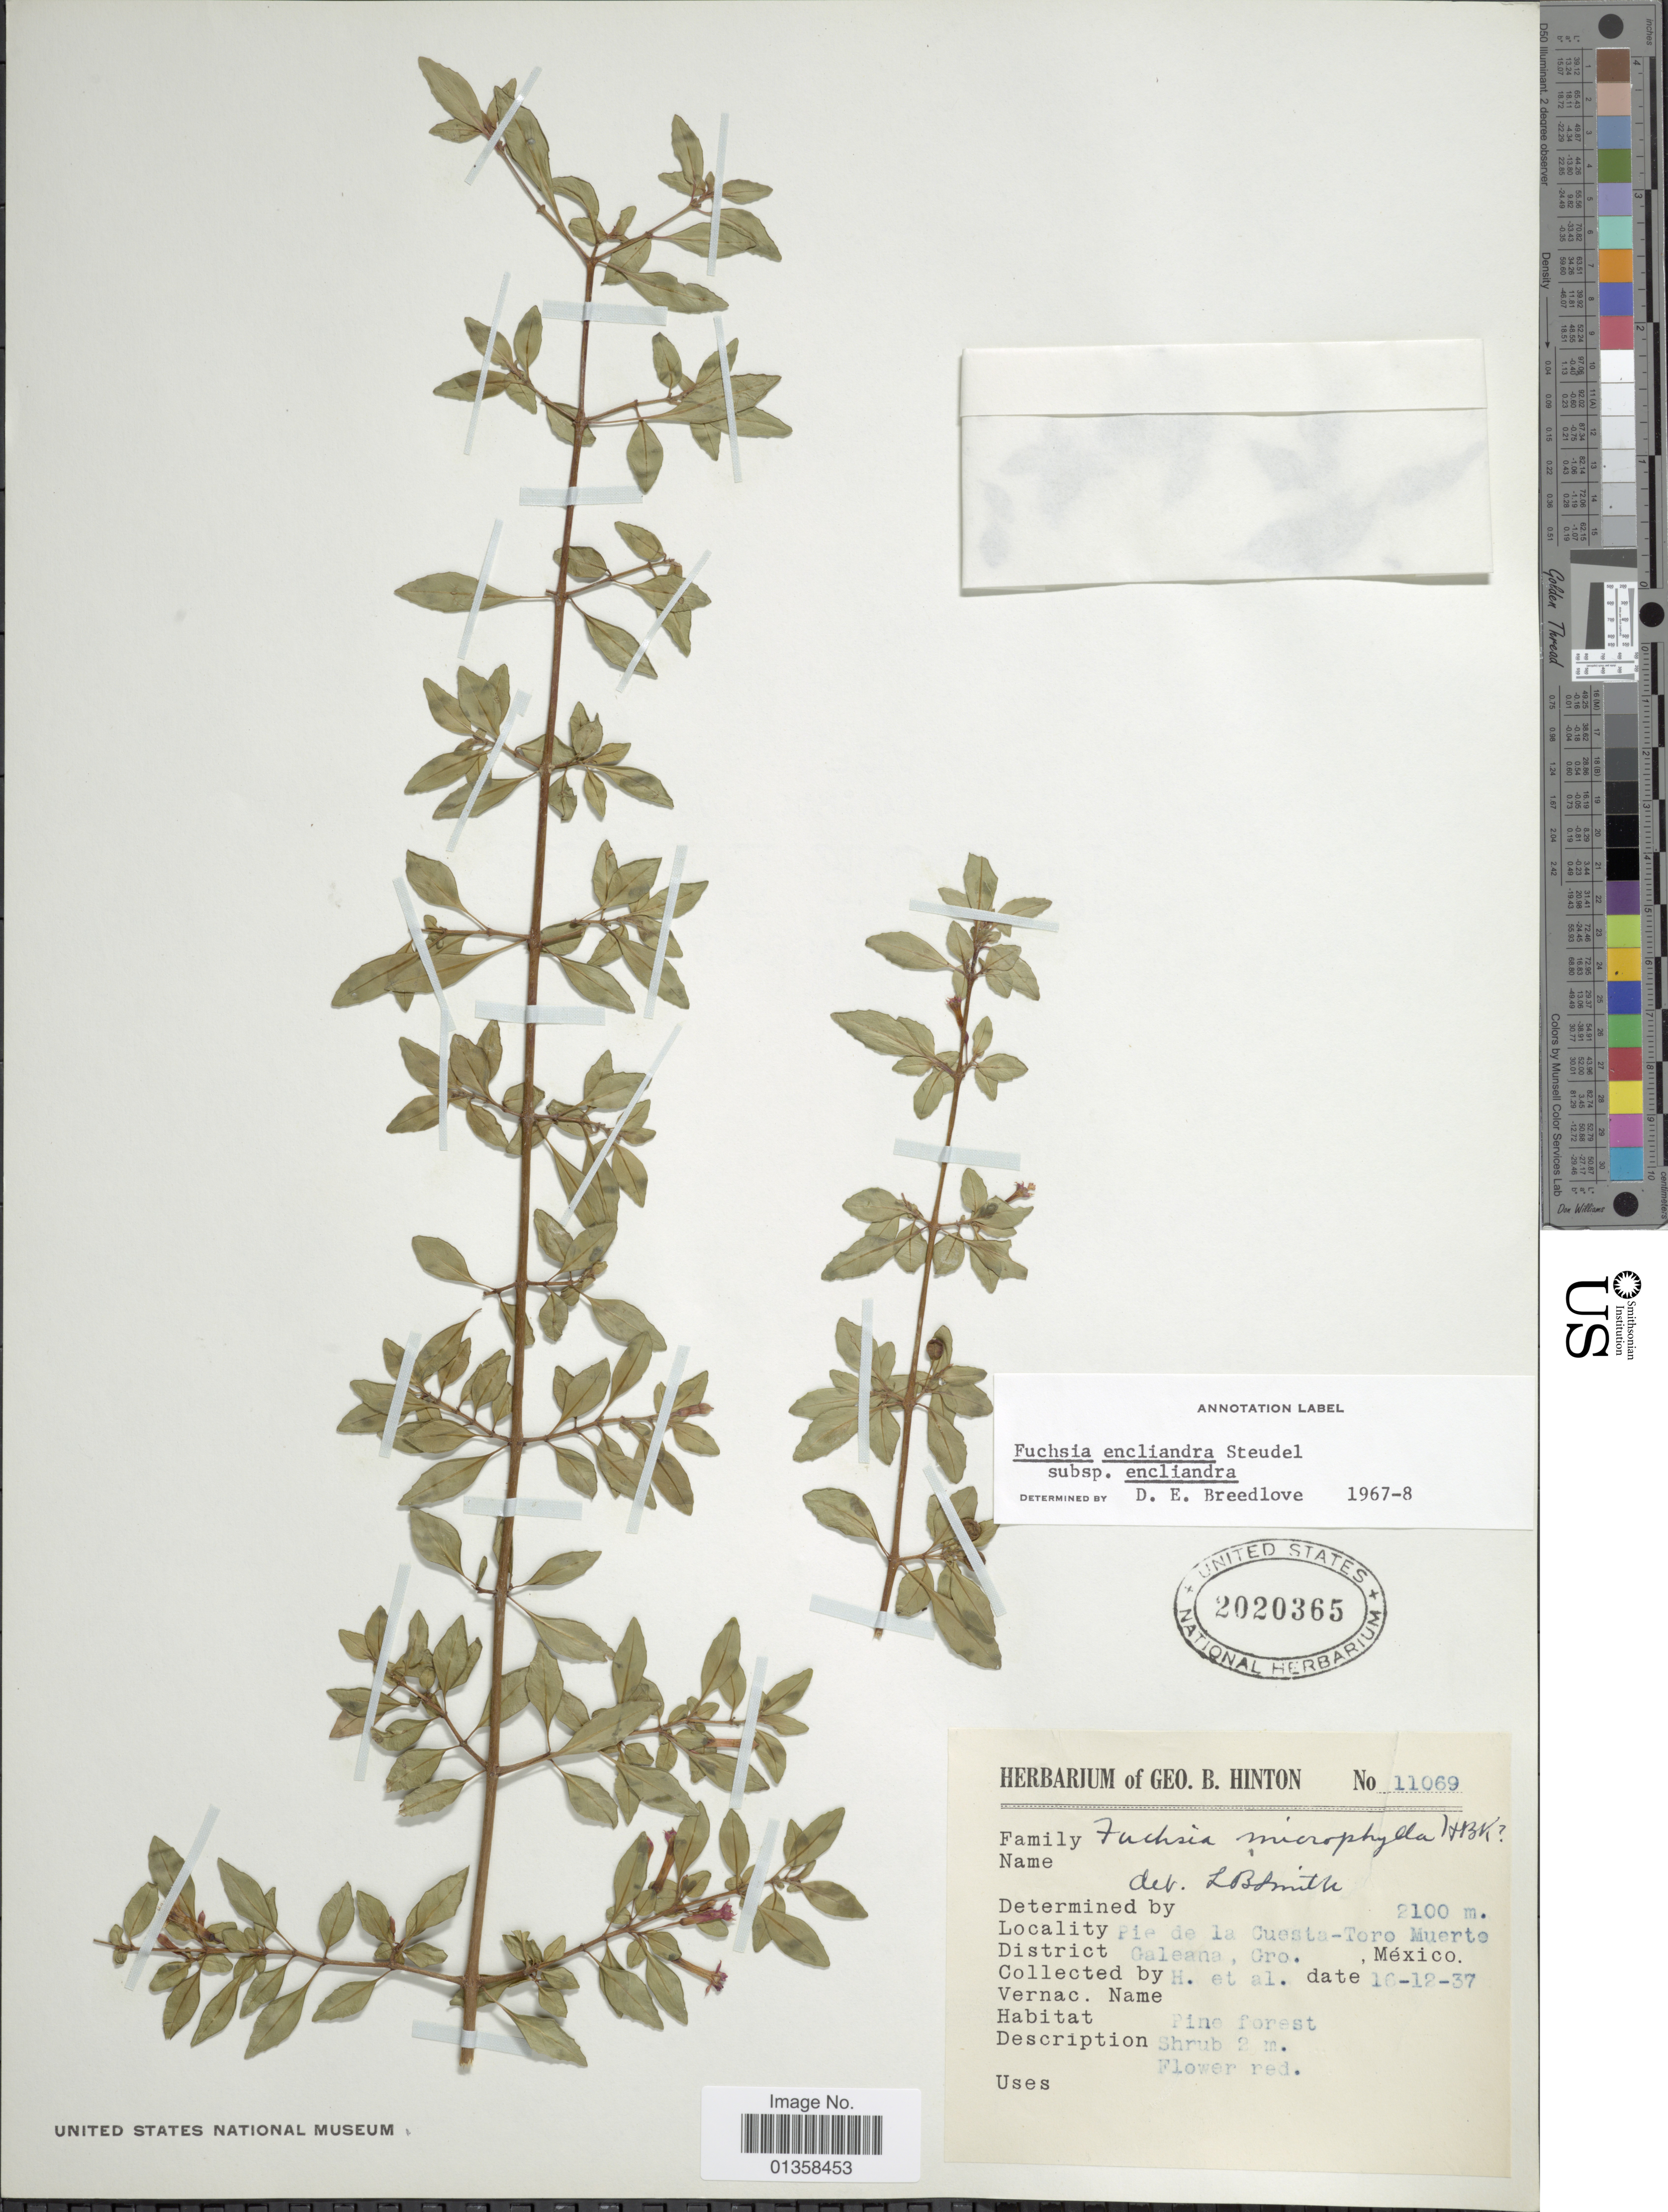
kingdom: Plantae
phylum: Tracheophyta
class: Magnoliopsida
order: Myrtales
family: Onagraceae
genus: Fuchsia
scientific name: Fuchsia encliandra subsp. encliandra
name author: Steud.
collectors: G. B. Hinton & et al.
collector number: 11069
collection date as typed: Transcribed d/m/y: 16/12/37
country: Mexico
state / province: Guerrero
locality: Pie de la Cuesta-Toro Muerte, District Galeana, Gro.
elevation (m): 2100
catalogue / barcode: US 2020365